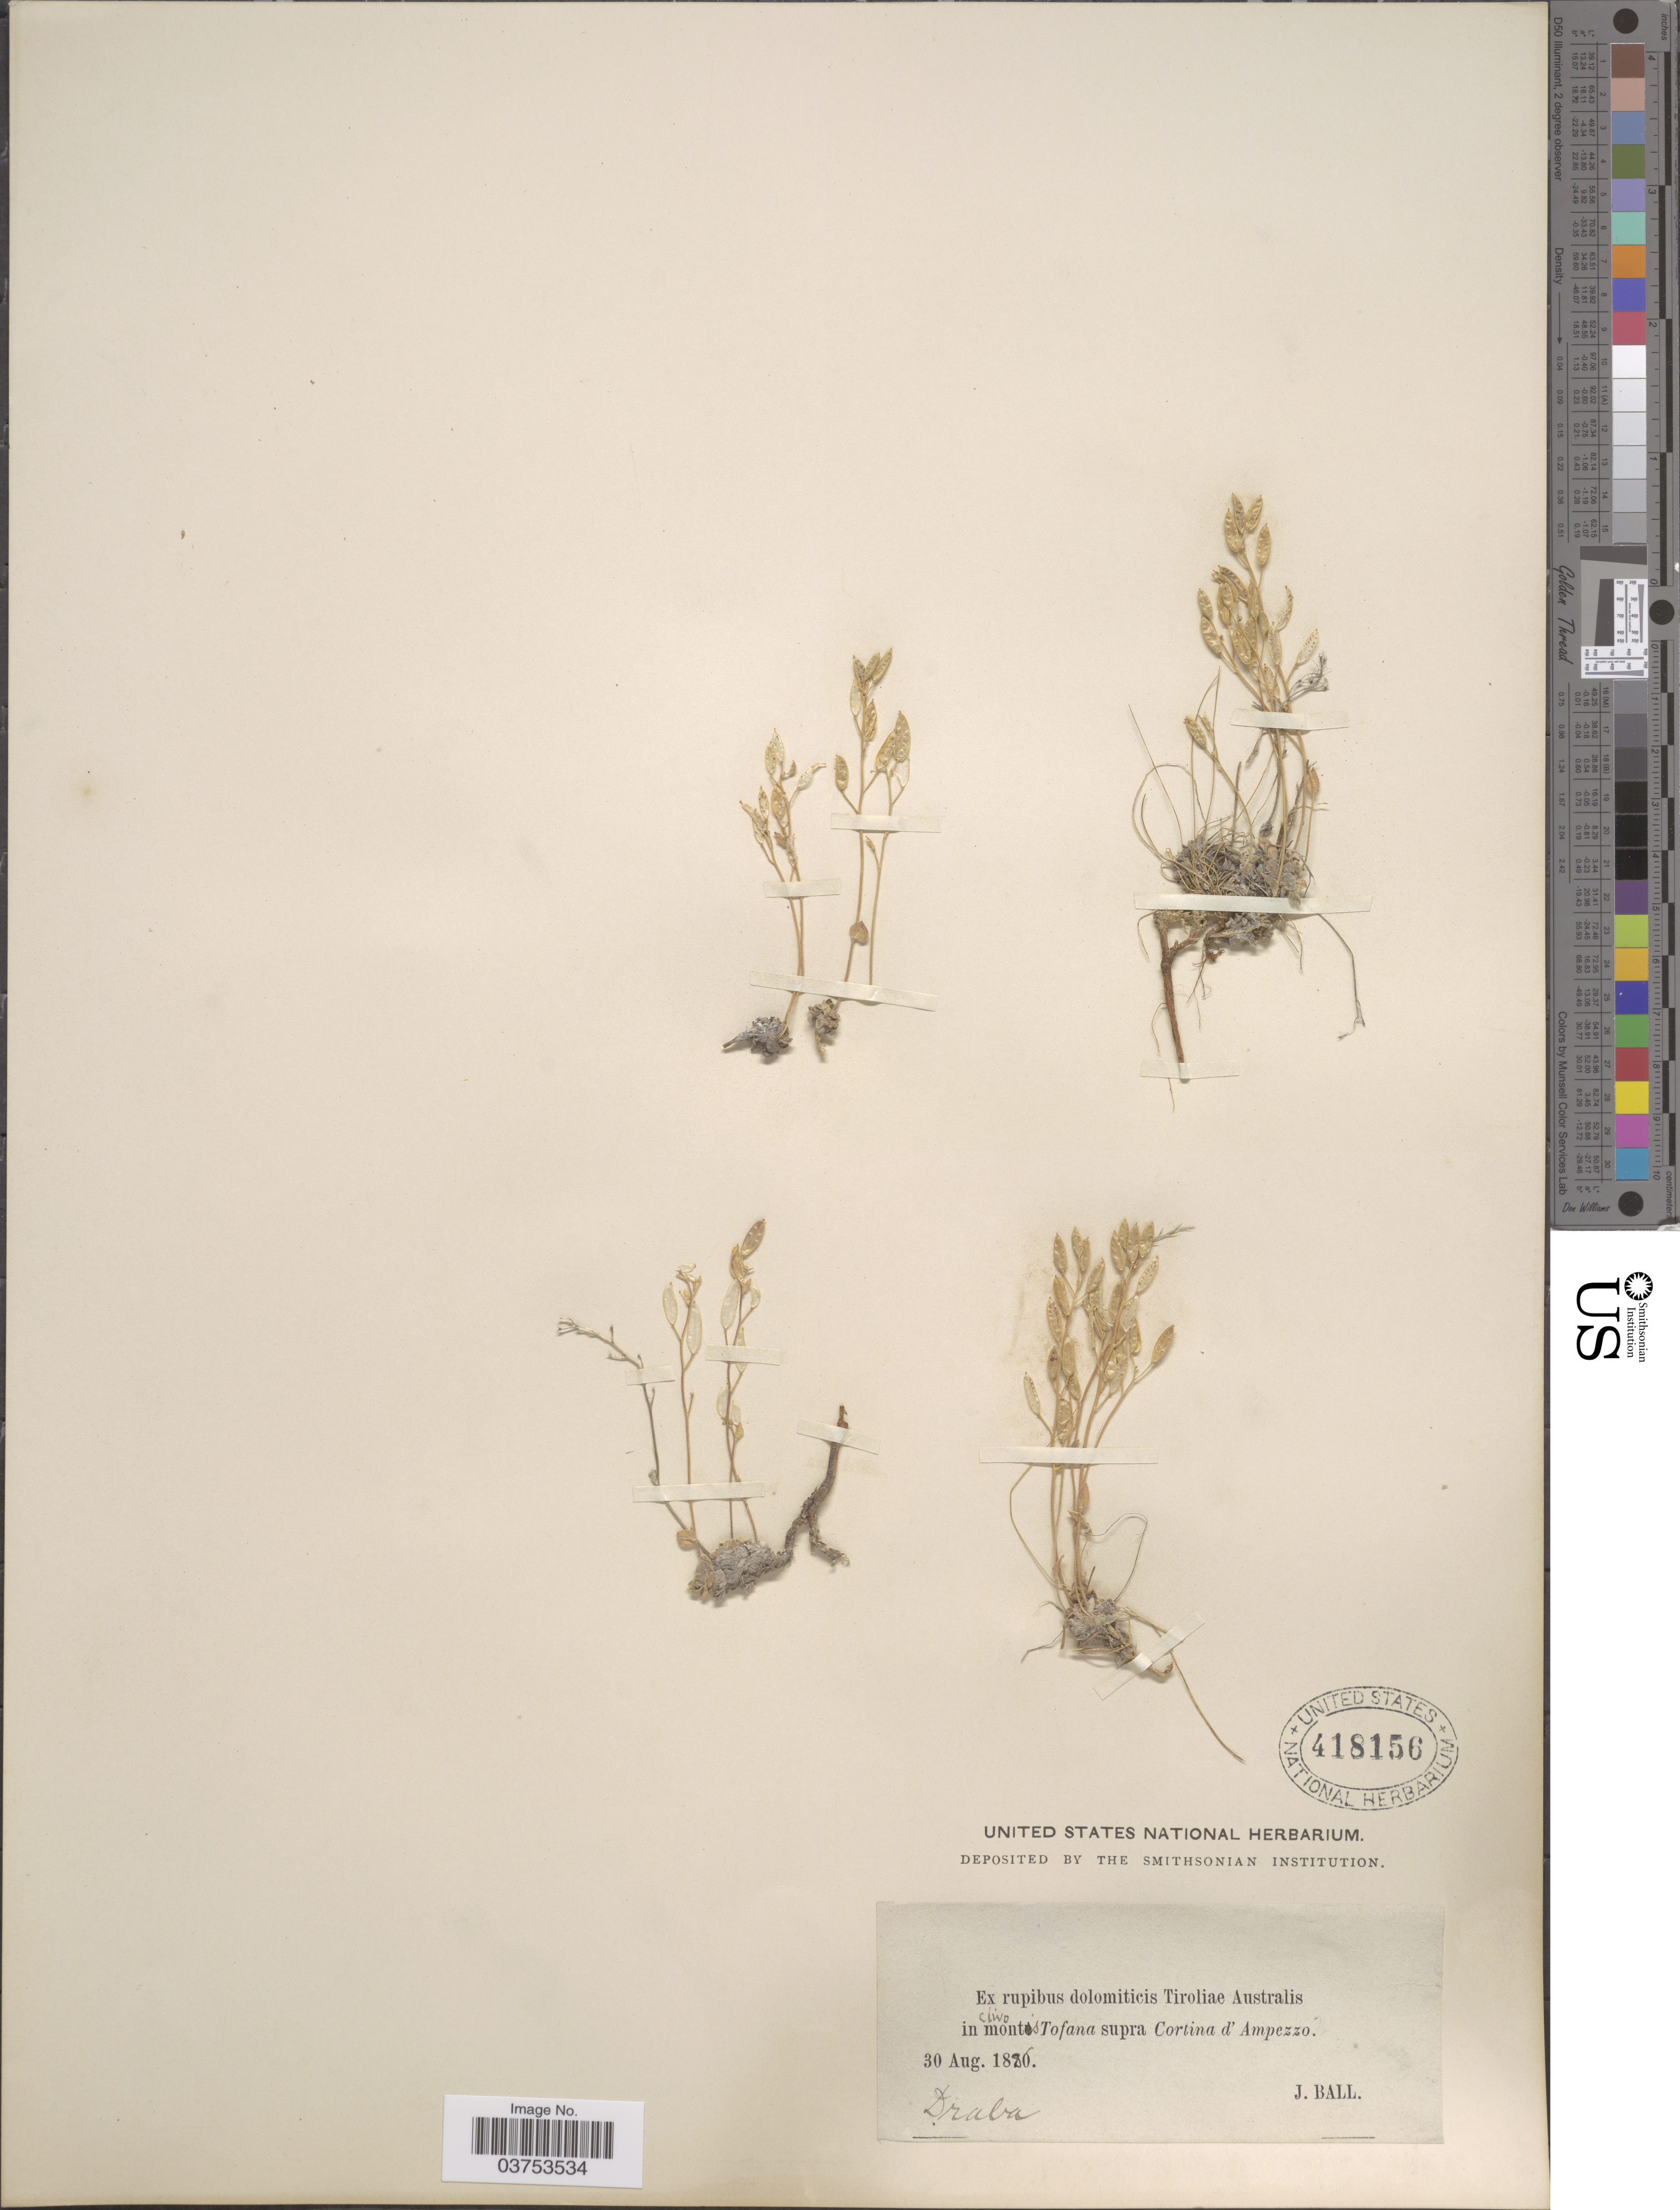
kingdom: Plantae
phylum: Tracheophyta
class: Magnoliopsida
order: Brassicales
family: Brassicaceae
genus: Draba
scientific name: Draba sp.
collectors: J. Ball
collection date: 1886-08-30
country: Italy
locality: Ex rupibus dolomiticis Tiroliae Australis in clivo montis Tofana supra Cortina d' Ampezzo.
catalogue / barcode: US 418156